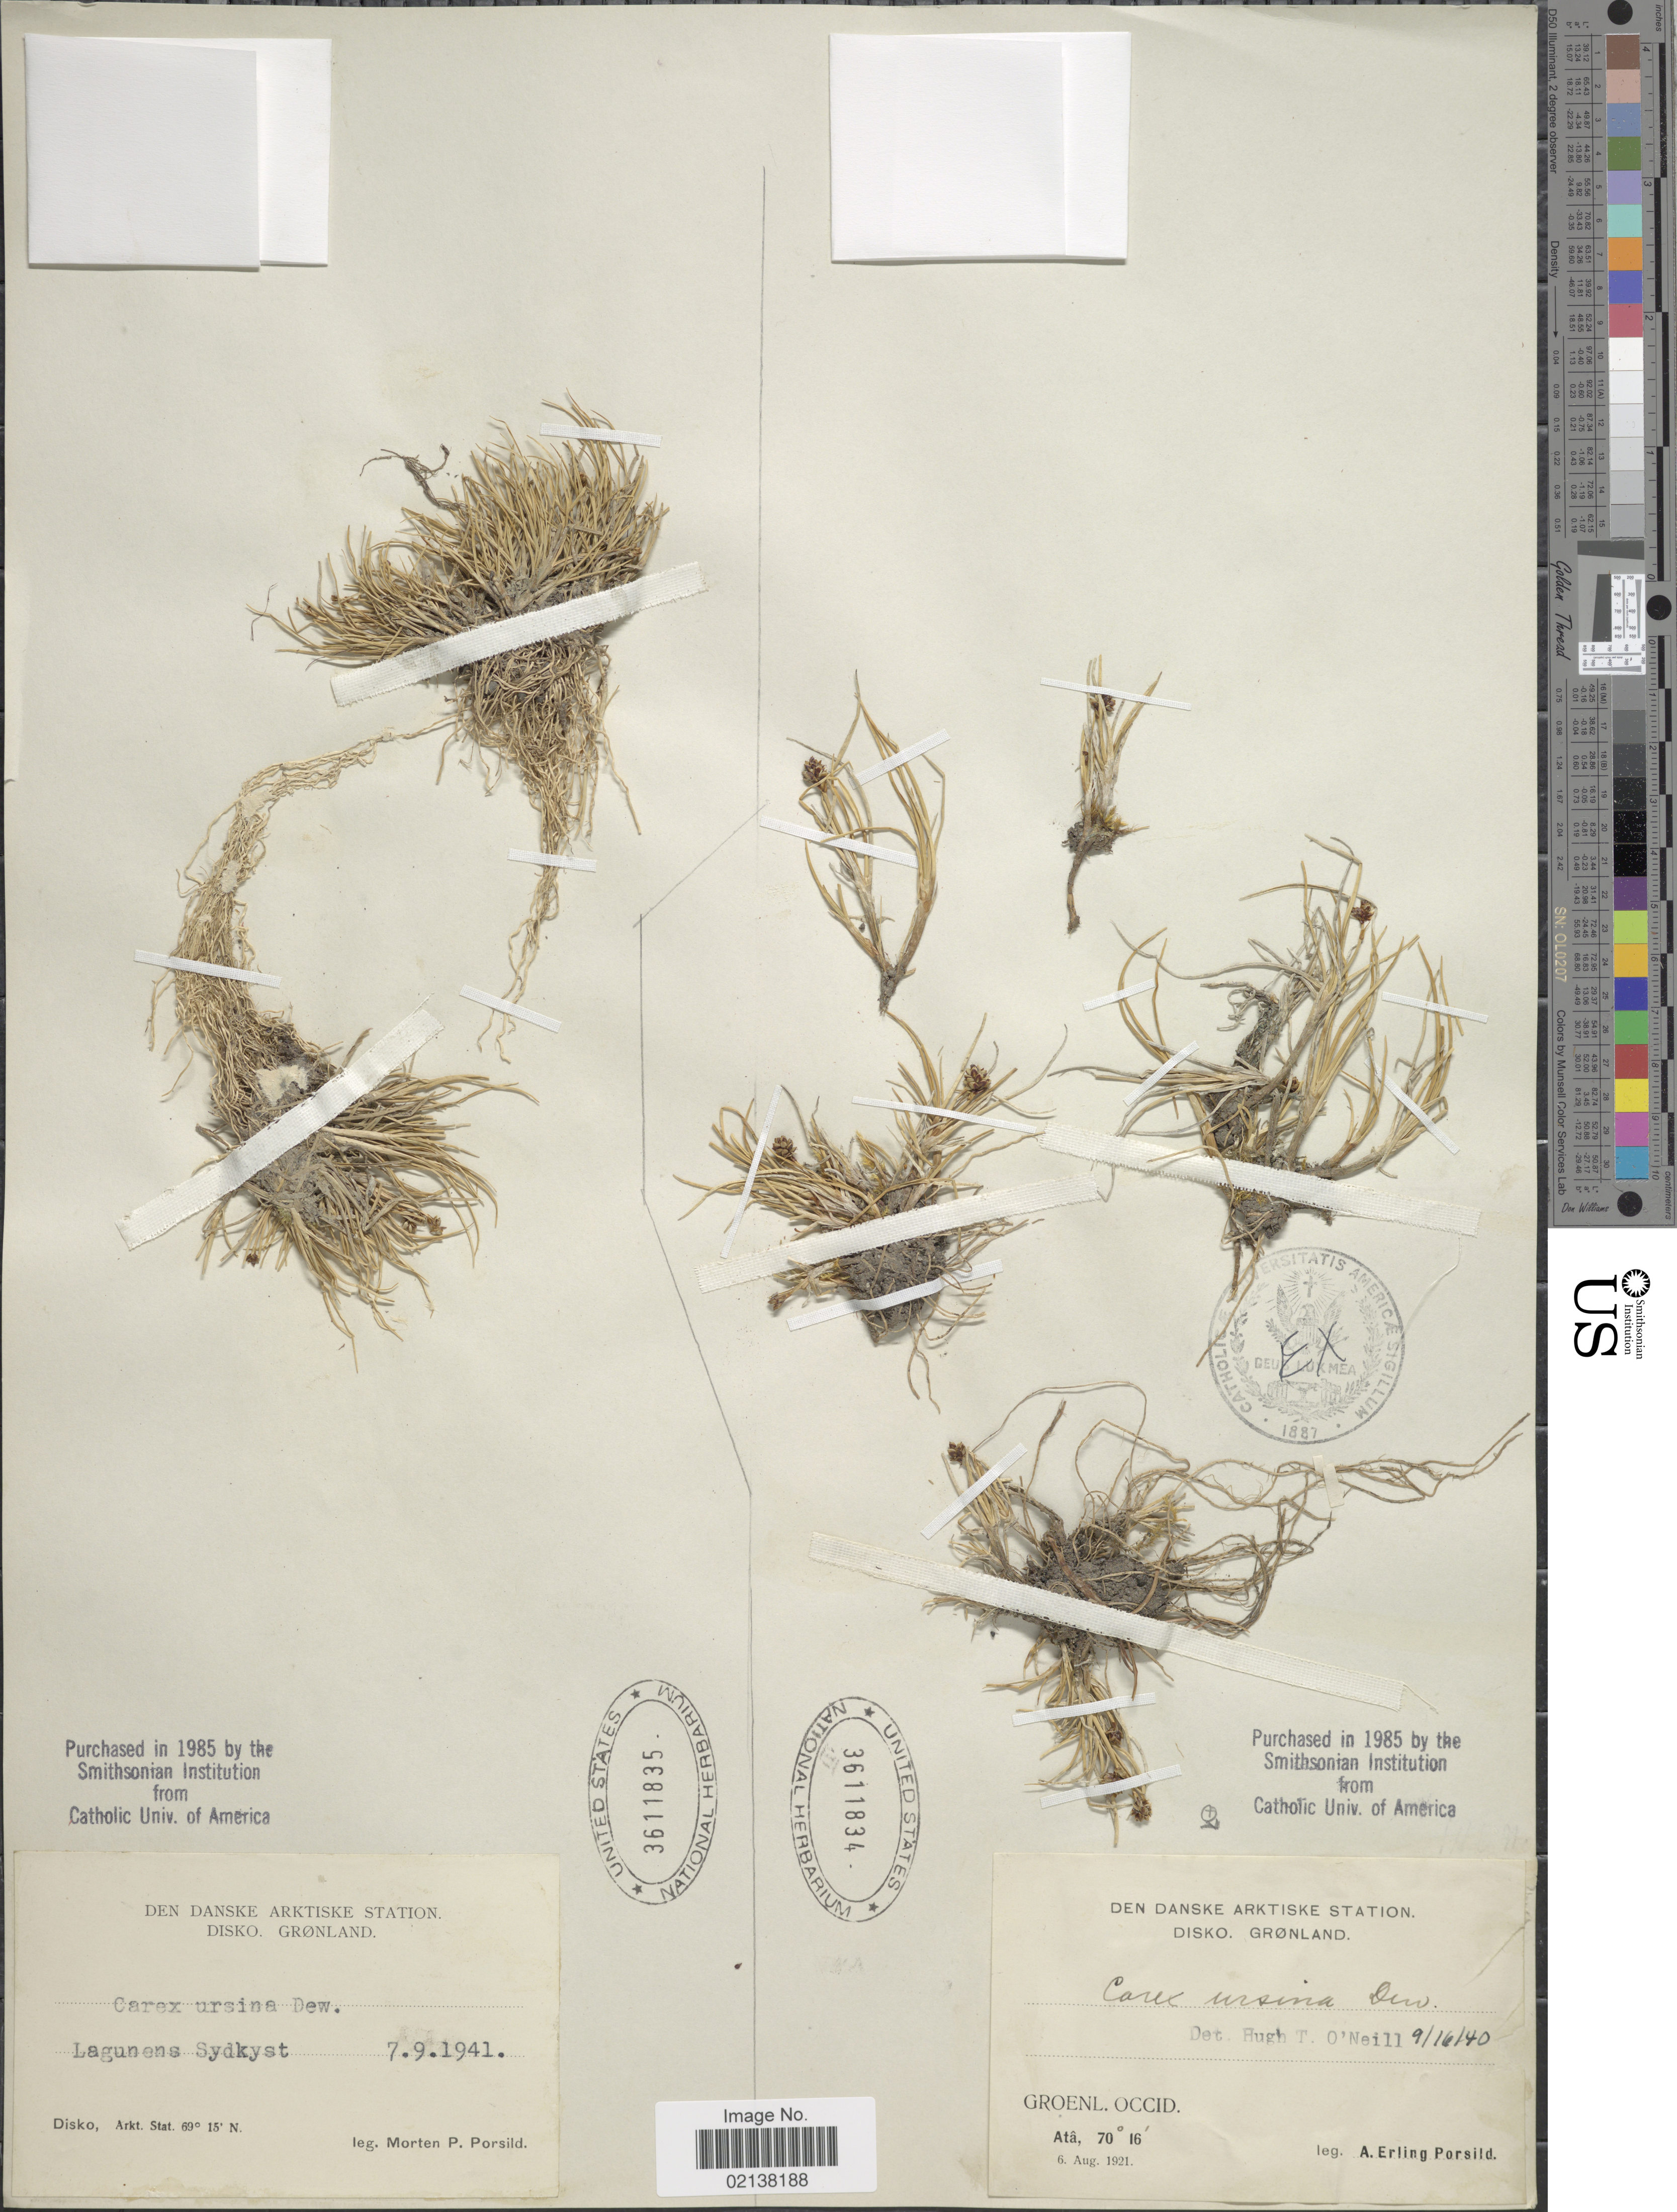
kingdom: Plantae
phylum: Tracheophyta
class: Liliopsida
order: Poales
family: Cyperaceae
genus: Carex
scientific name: Carex ursina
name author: Dewey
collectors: M. P. Porsild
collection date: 1941-09-07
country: Greenland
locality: Den Danske Arktiske Station. Disko. Gronland. Lagunens Sydkyst. Disko, Arkt. Stat.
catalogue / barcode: US 3611835